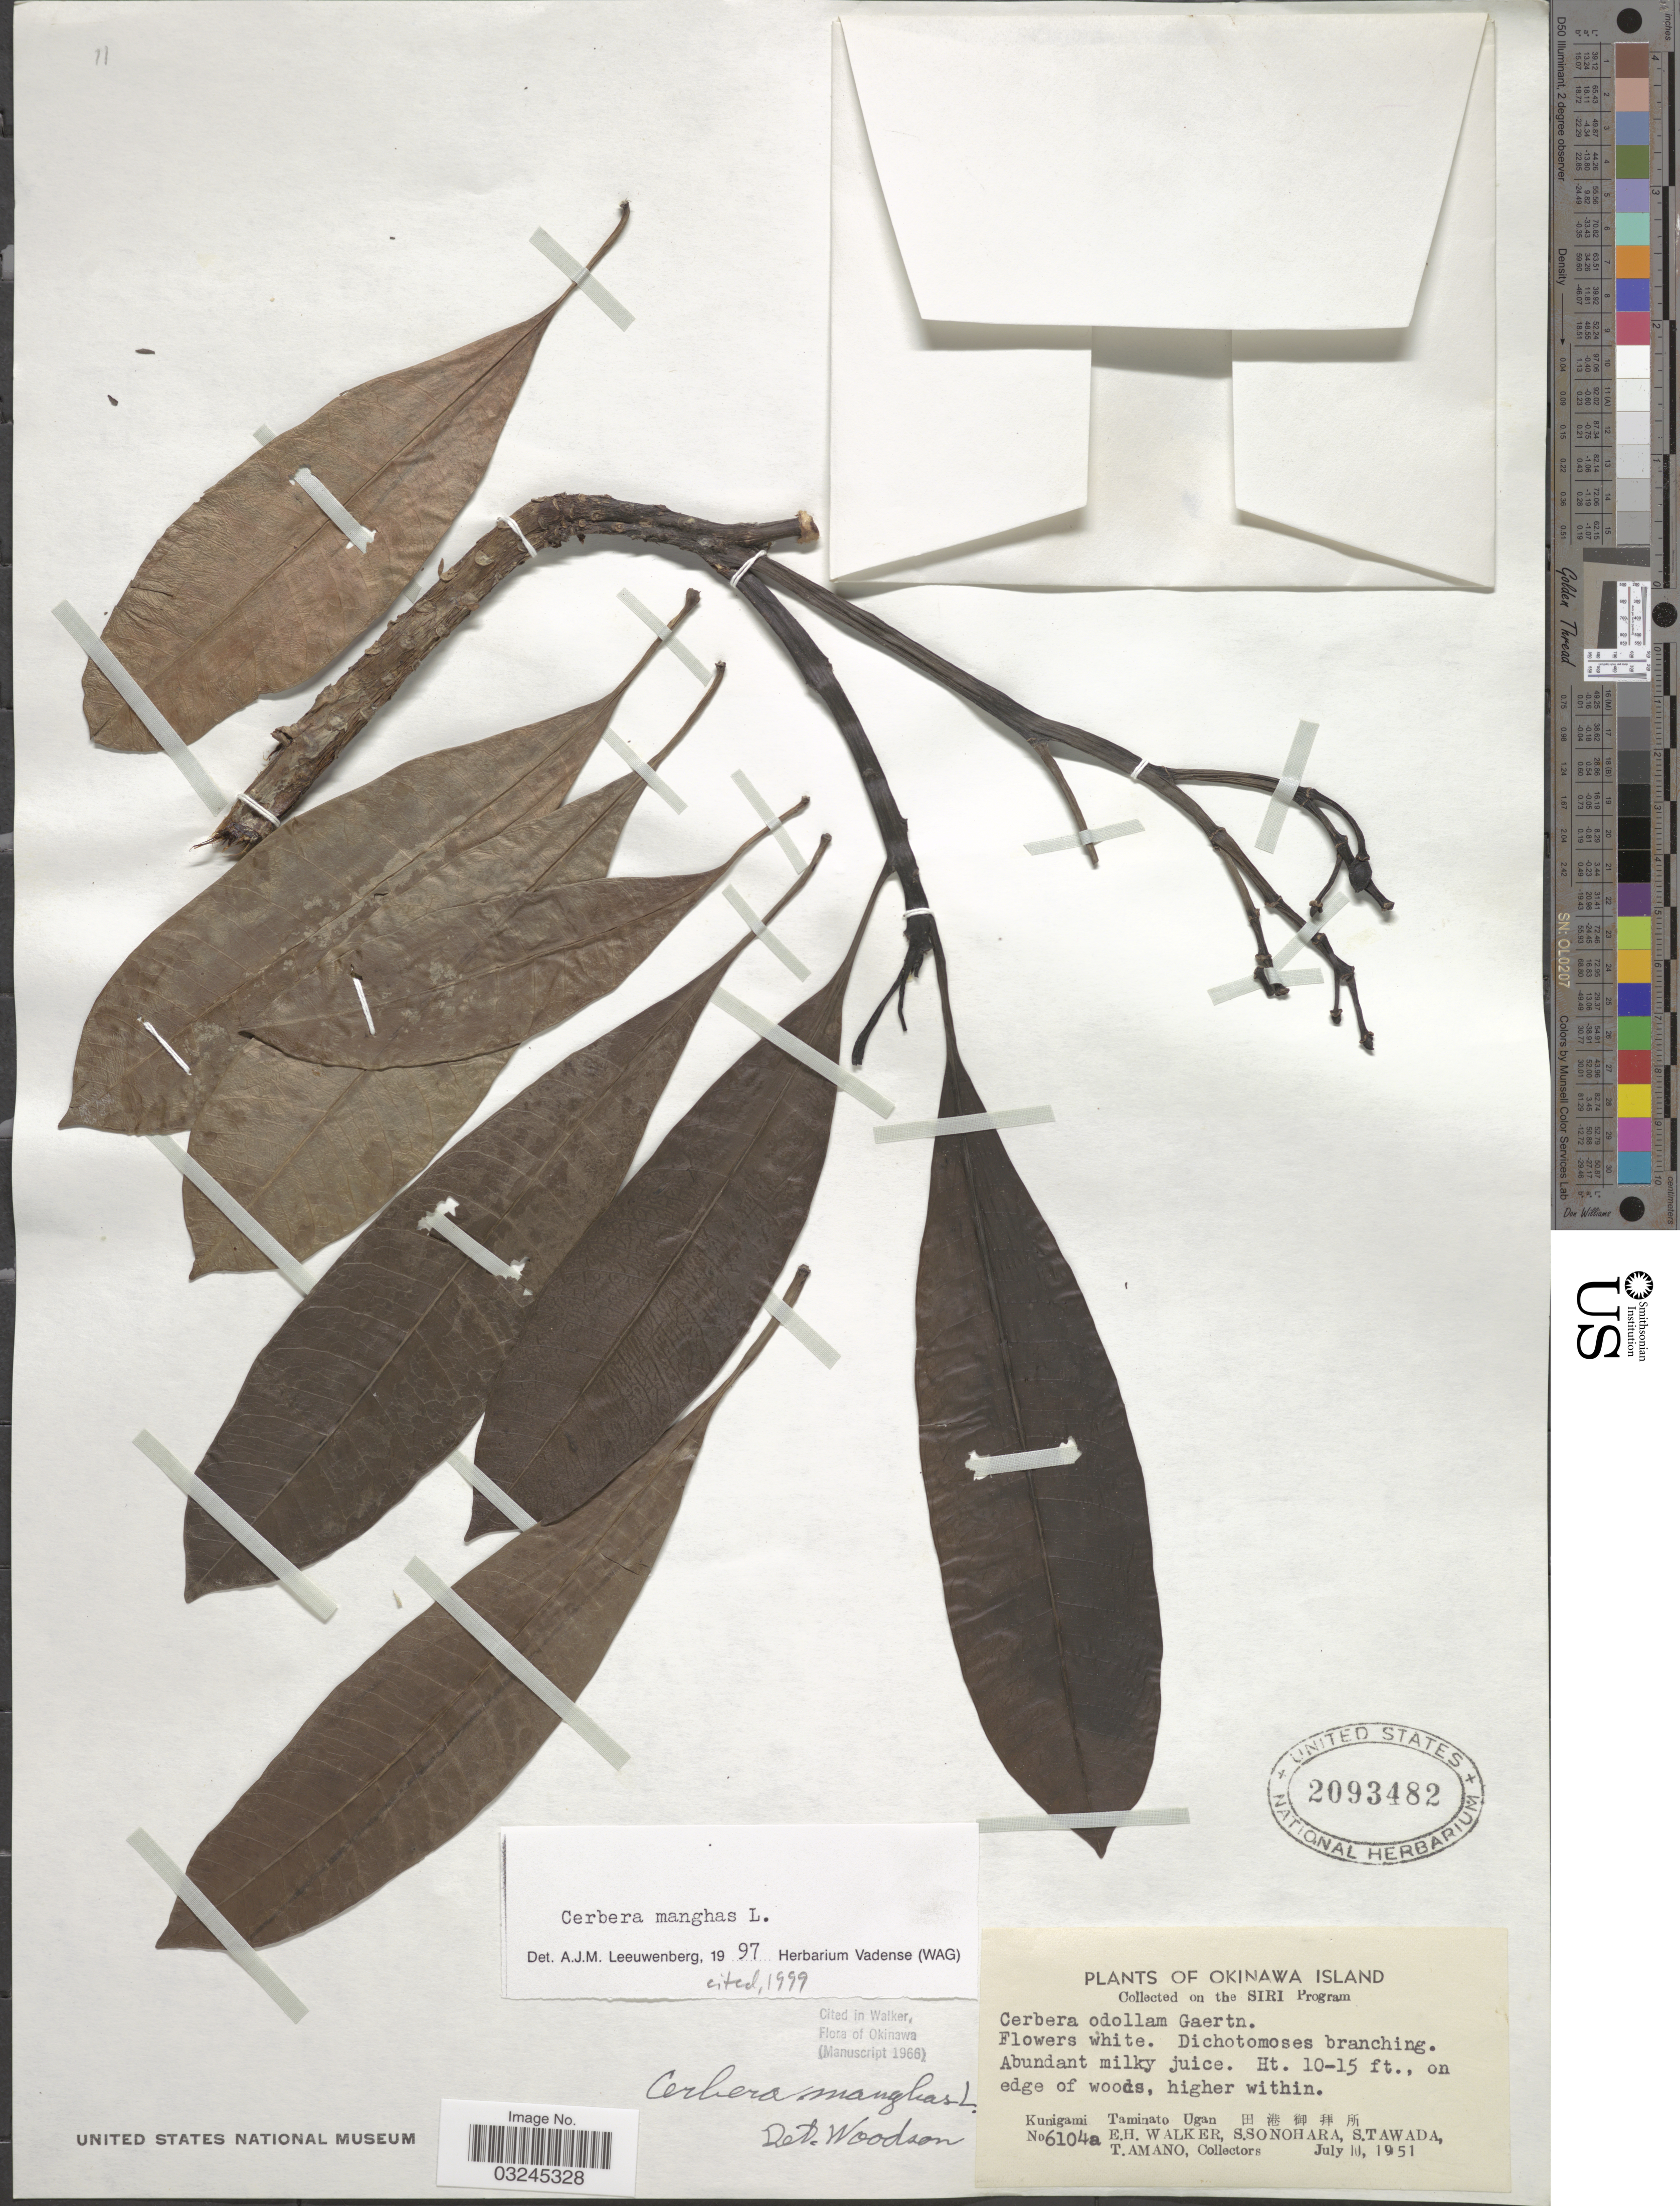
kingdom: Plantae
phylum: Tracheophyta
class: Magnoliopsida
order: Gentianales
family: Apocynaceae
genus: Cerbera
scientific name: Cerbera manghas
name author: L.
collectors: E. H. Walker, S. Sonohara, S. Tawada & T. Amano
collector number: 6104a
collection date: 1951-07-10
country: Japan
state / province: Okinawa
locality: Kunigami Taminato Ugan X.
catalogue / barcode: US 2093482